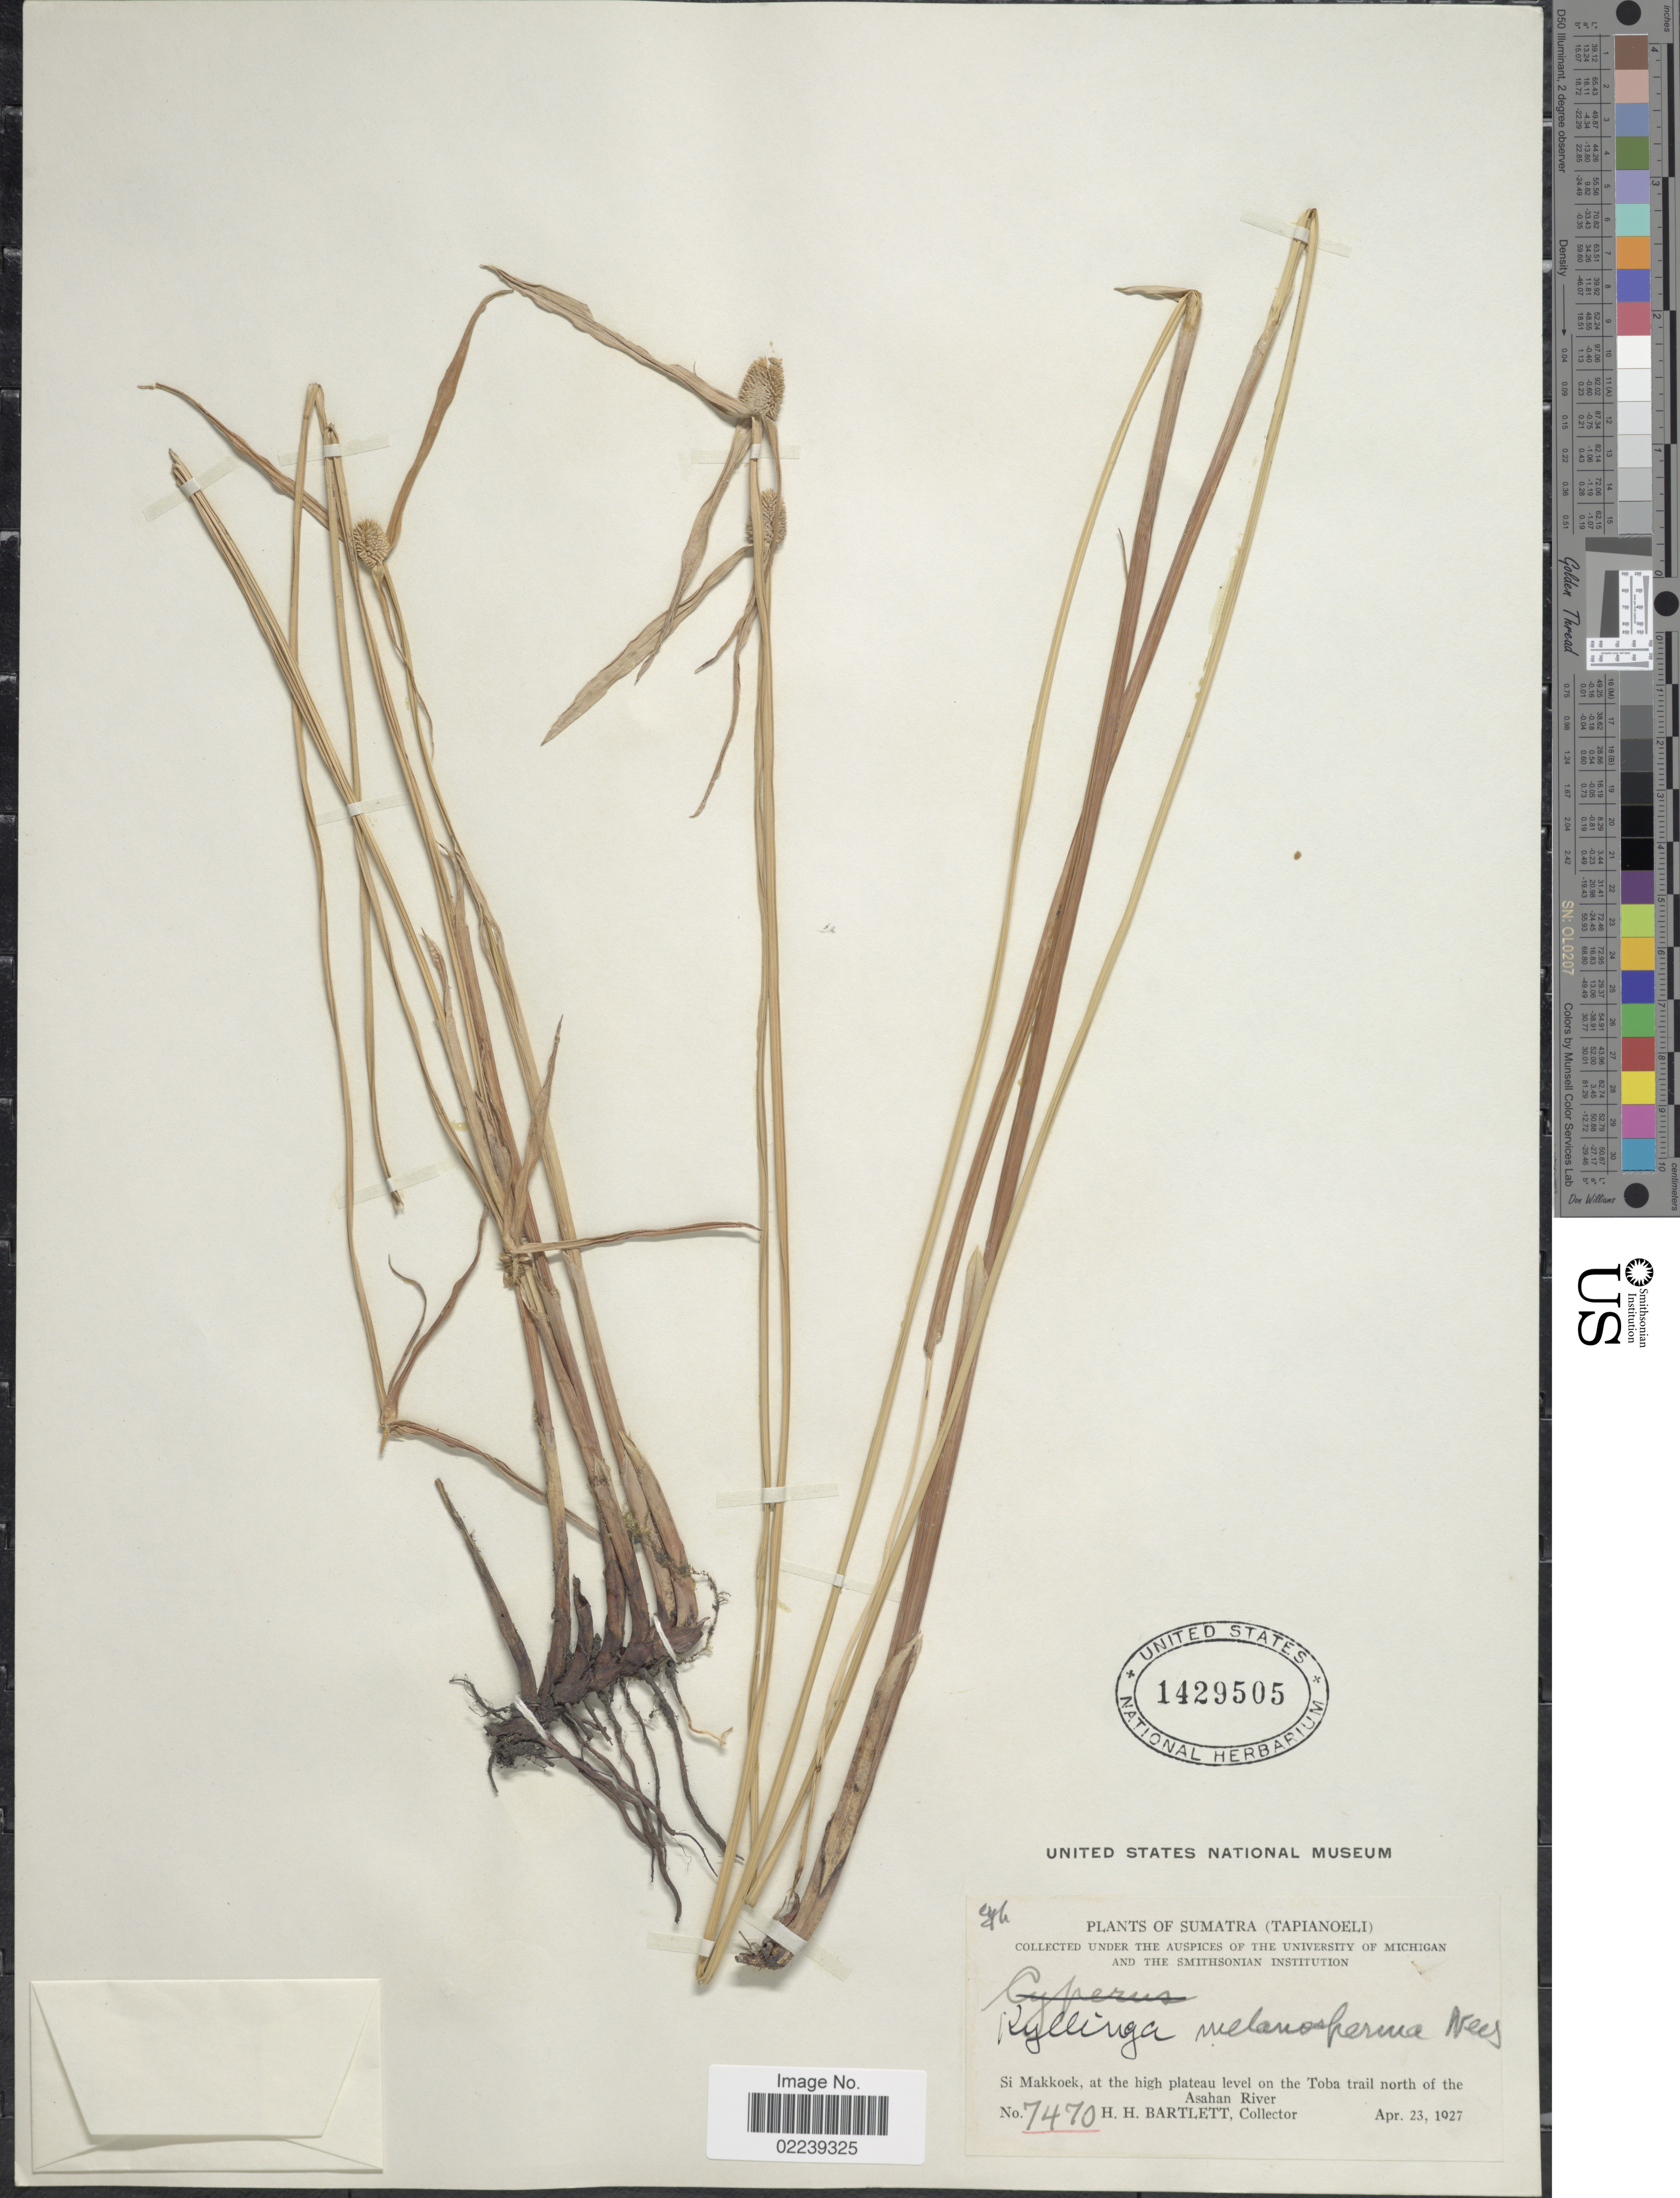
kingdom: Plantae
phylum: Tracheophyta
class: Liliopsida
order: Poales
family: Cyperaceae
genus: Cyperus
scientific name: Cyperus melanospermus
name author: (Nees) Valck. Sur.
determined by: Strong, M. T., (US), Smithsonian Institution - National Museum of Natural History (UNITED STATES)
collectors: H. H. Bartlett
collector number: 7470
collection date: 1927-04-23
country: Indonesia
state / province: Sumatra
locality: (Tapianoeli) Si Makkoek, at the high plateau level on the Toba trail north of the Asahan River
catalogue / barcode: US 1429505